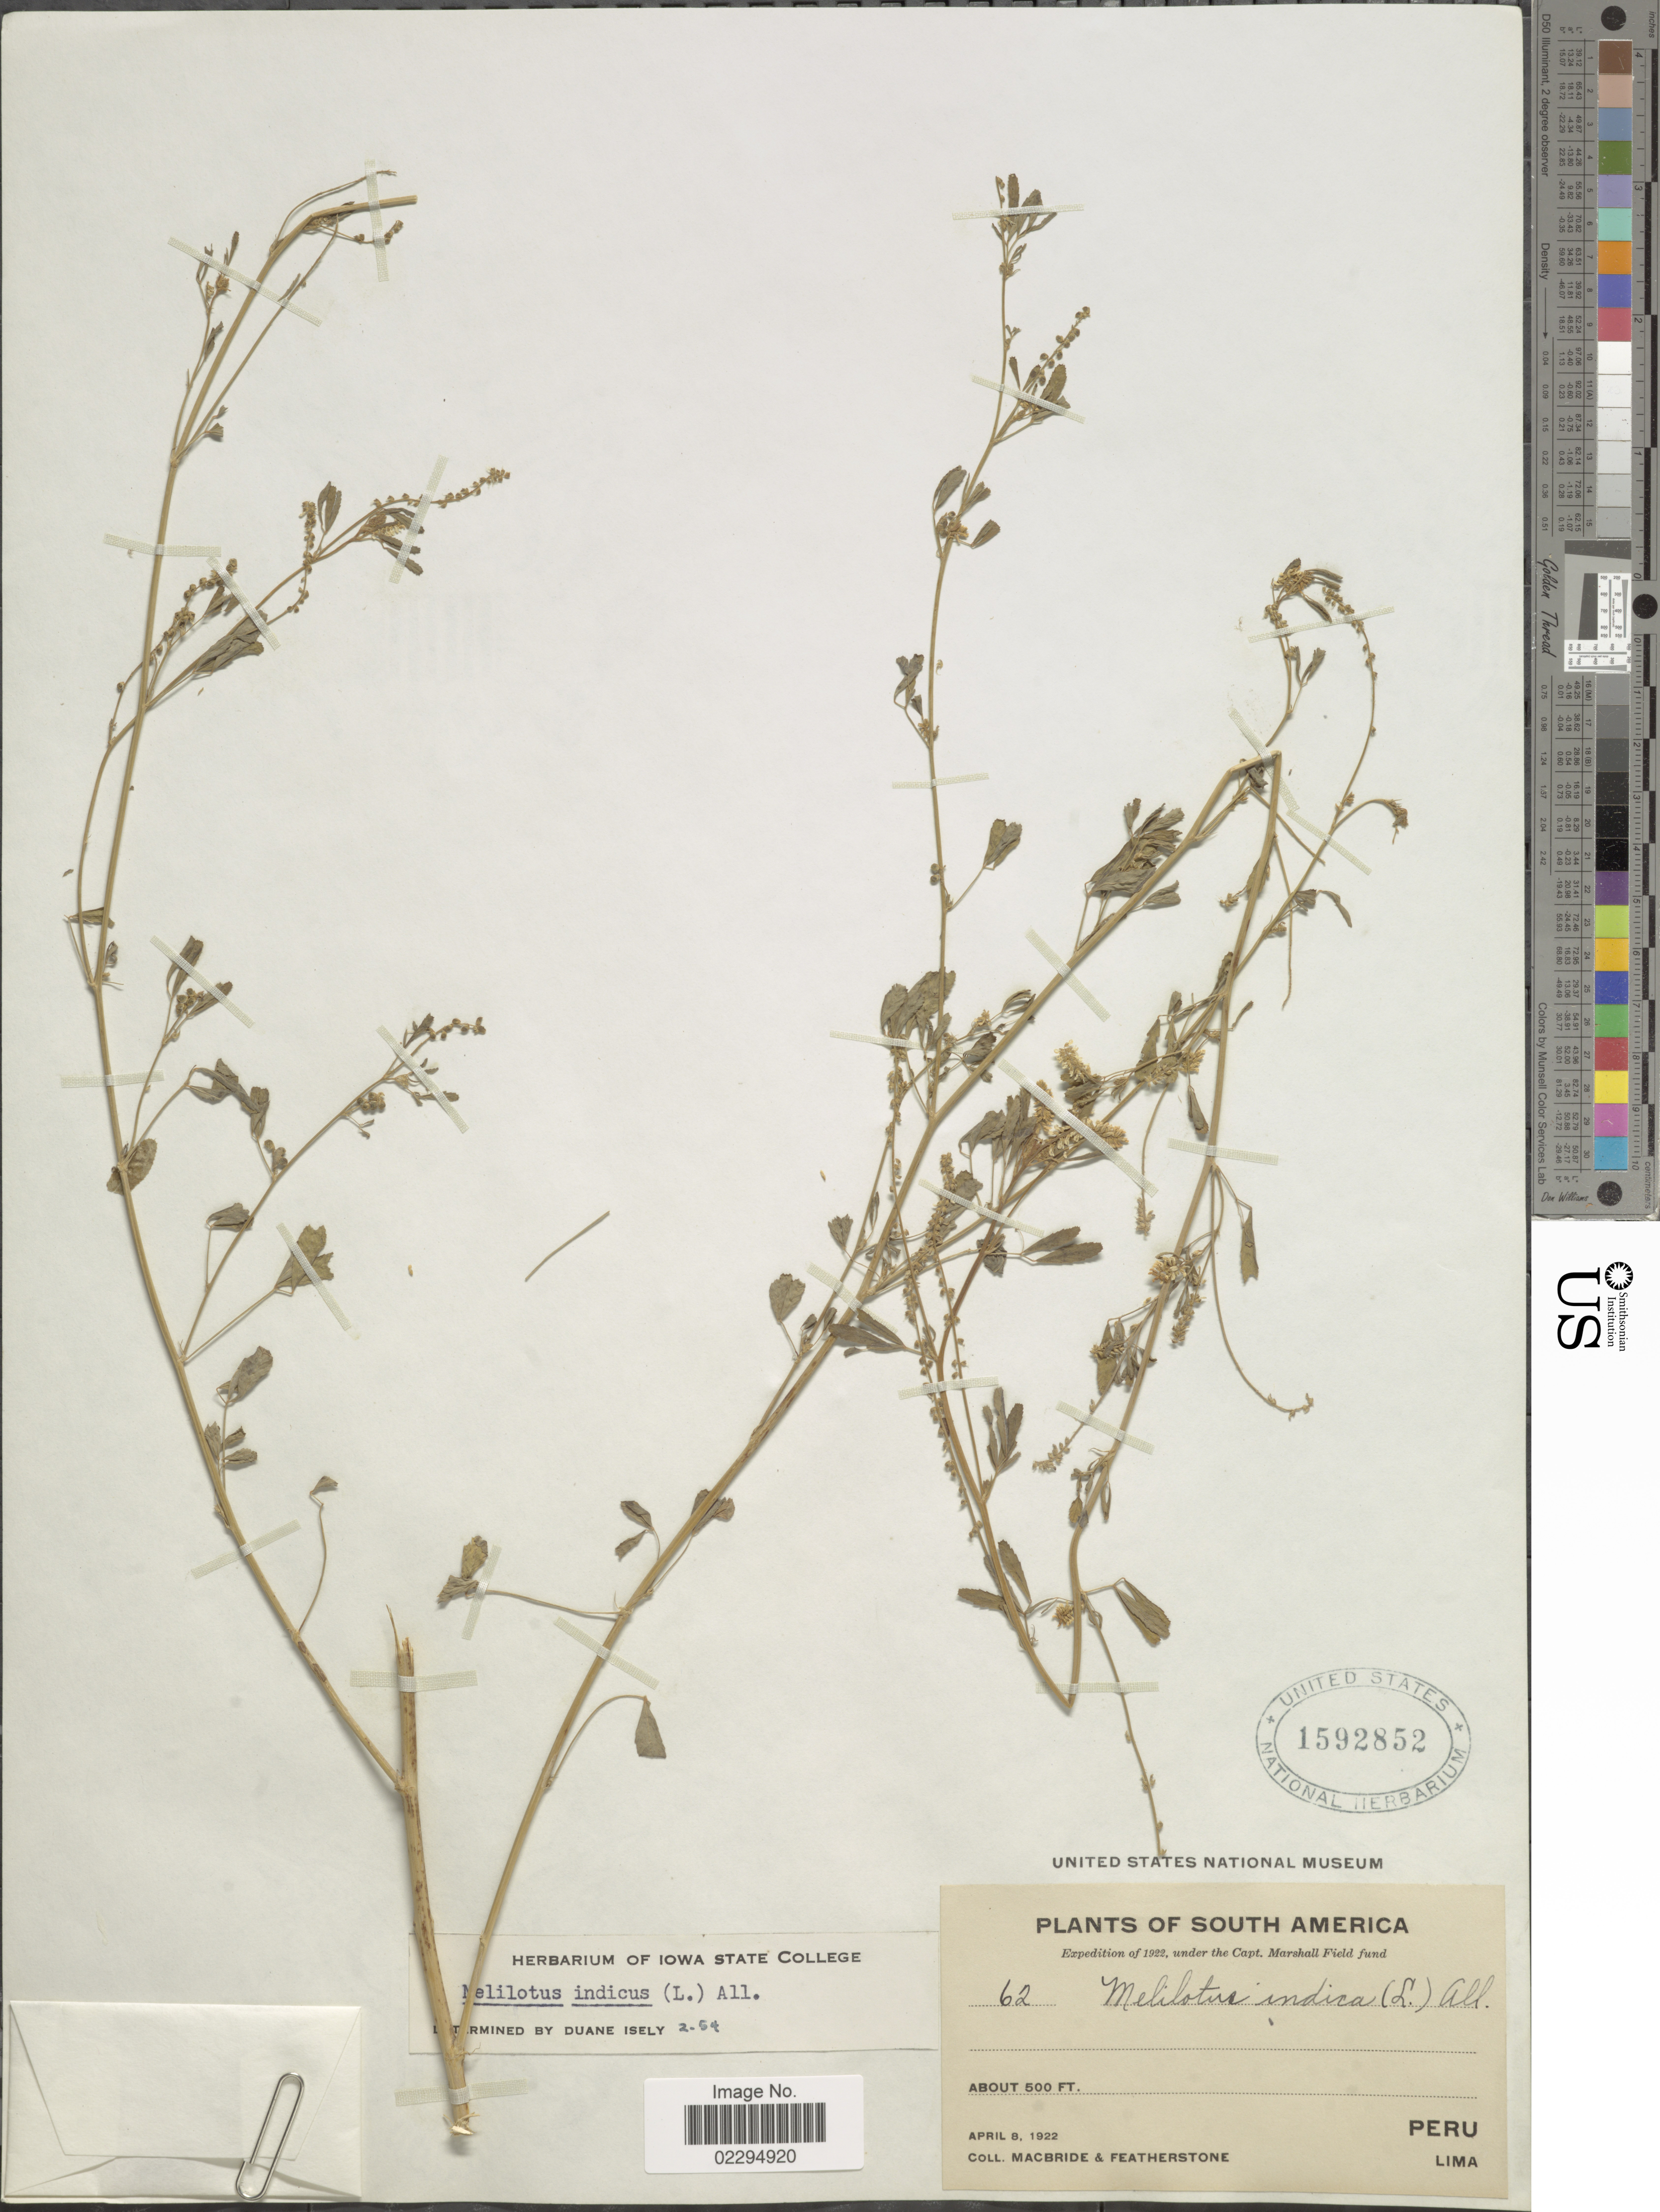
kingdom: Plantae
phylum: Tracheophyta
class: Magnoliopsida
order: Fabales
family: Fabaceae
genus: Melilotus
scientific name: Melilotus indicus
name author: (L.) All.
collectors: Macbride, -- & -. Featherstone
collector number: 62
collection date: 1922-04-08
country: Peru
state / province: Lima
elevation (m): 152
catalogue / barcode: US 1592852